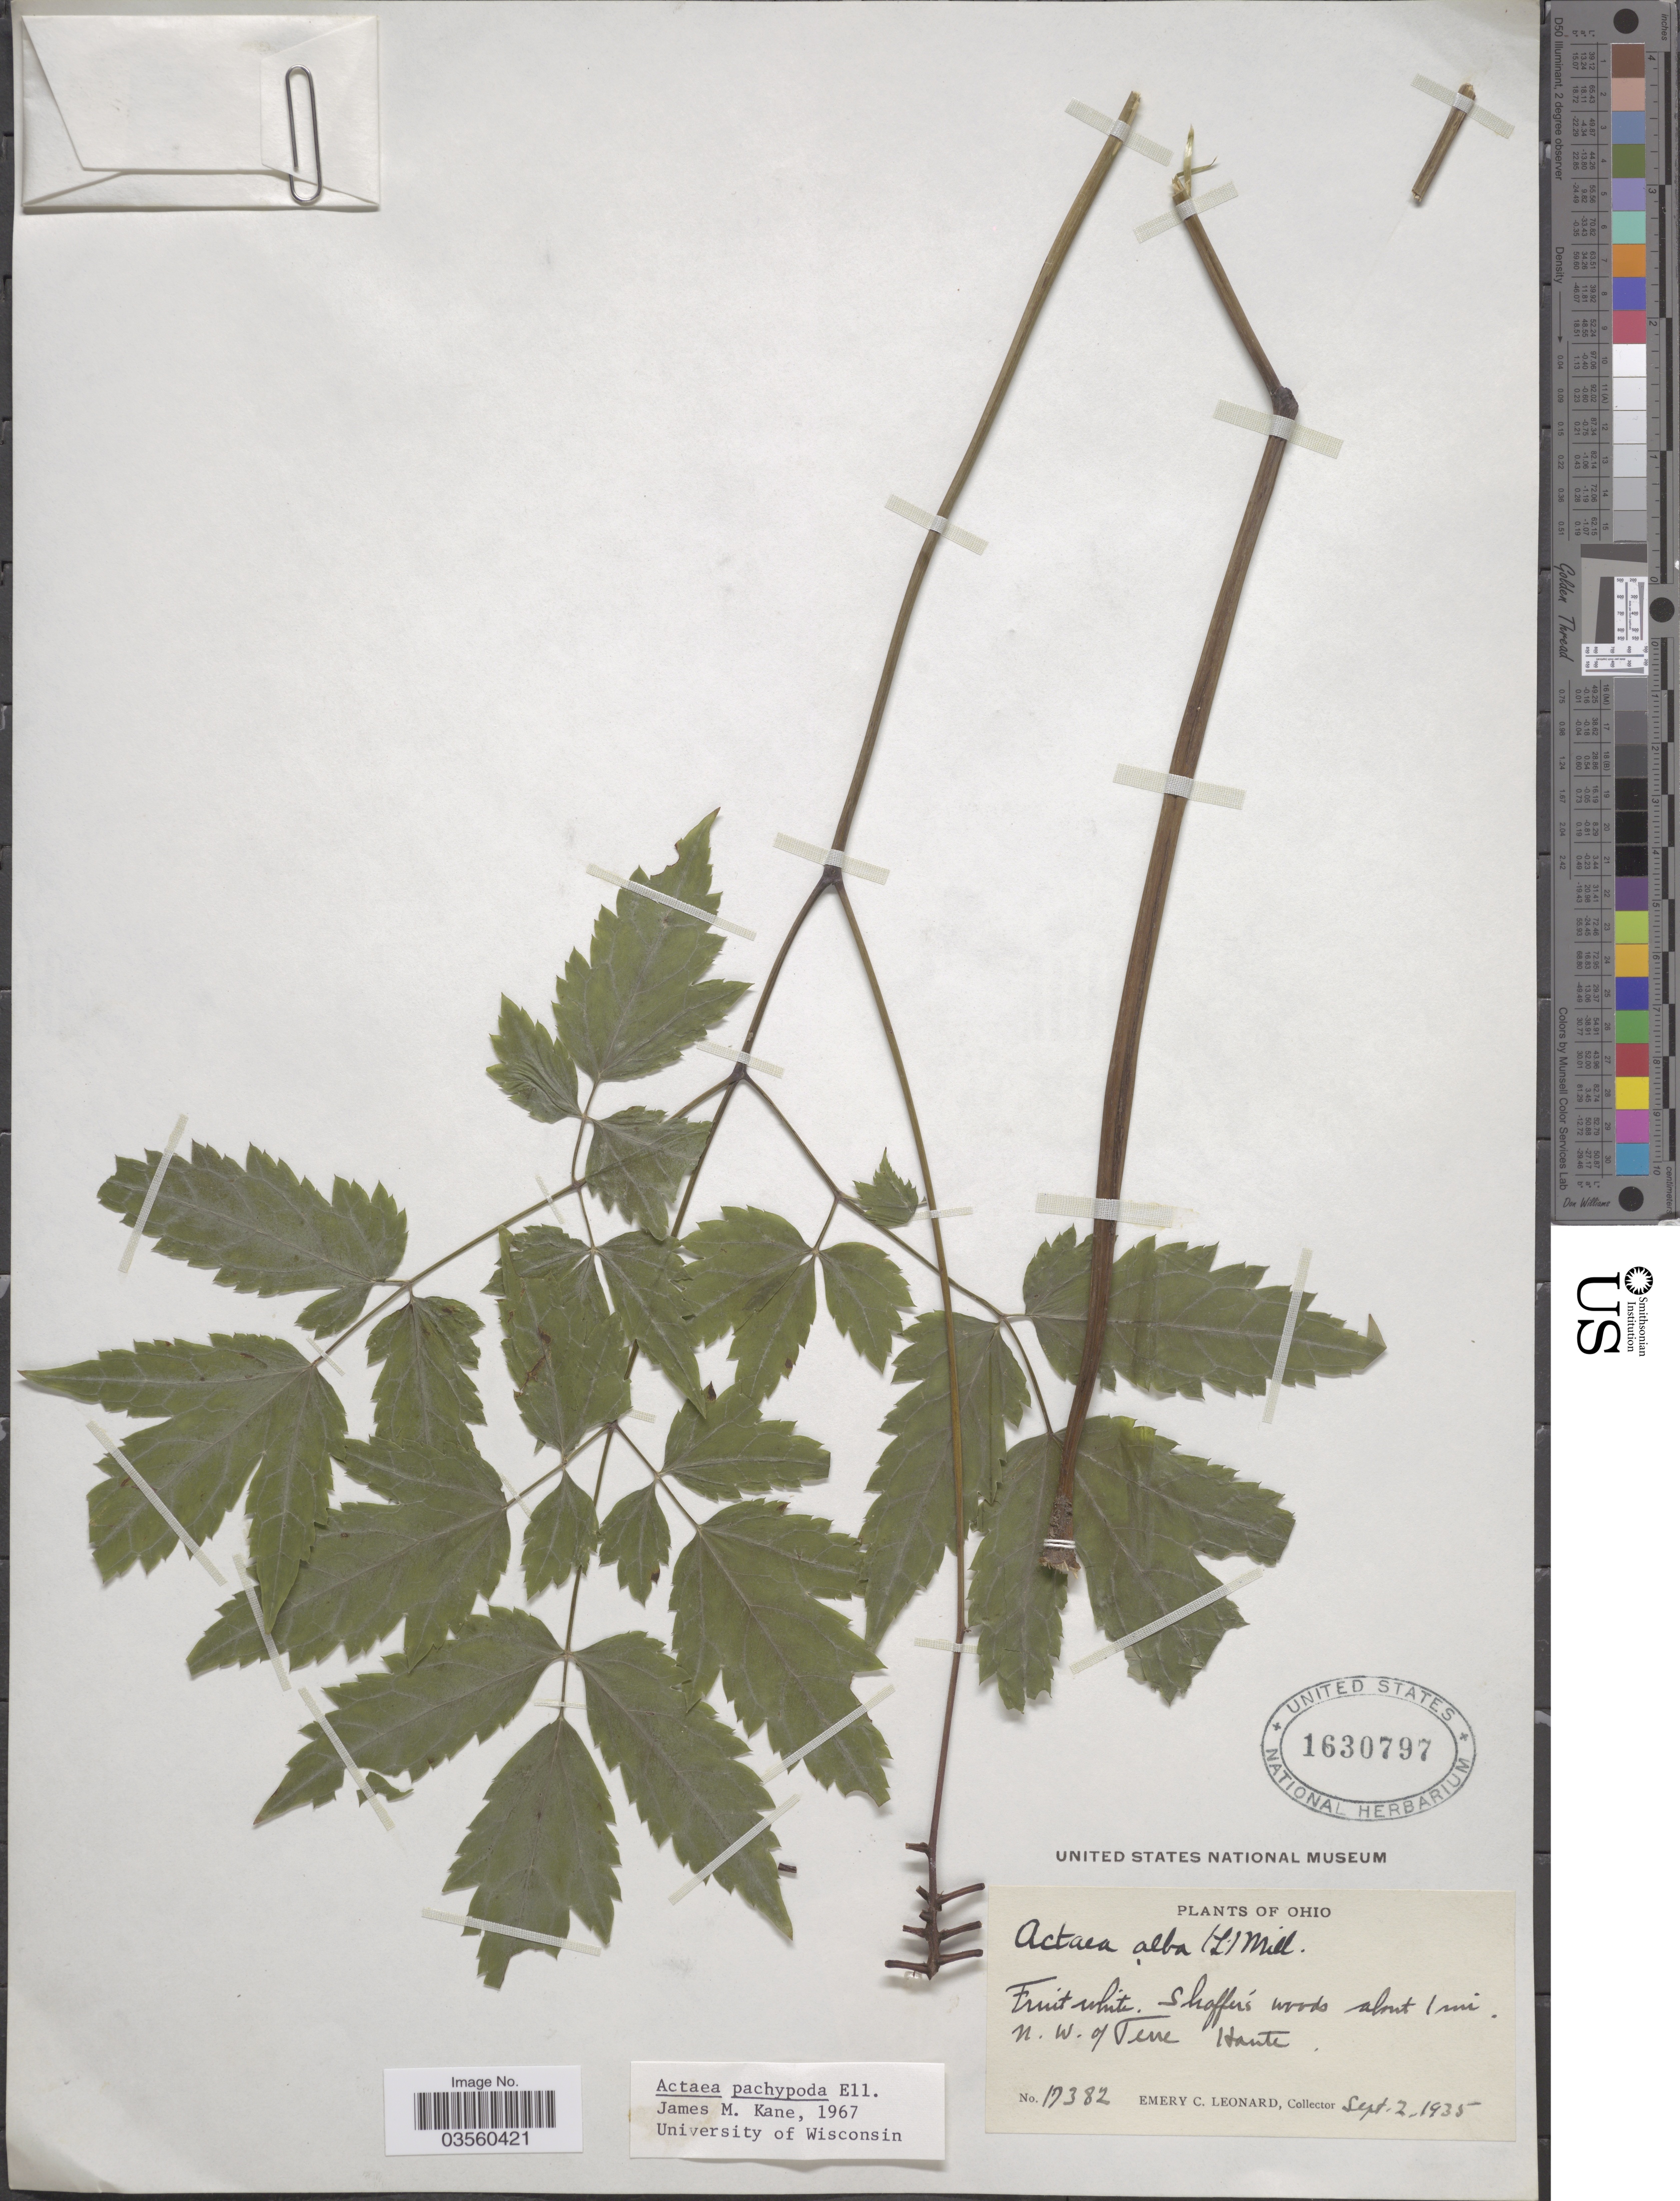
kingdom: Plantae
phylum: Tracheophyta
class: Magnoliopsida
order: Ranunculales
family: Ranunculaceae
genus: Actaea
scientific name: Actaea pachypoda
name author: Elliott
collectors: E. C. Leonard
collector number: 17382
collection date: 1935-09-02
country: United States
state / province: Ohio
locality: Shaffer's woods about 1 mi. n. w. of Terre Haute.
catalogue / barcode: US 1630797